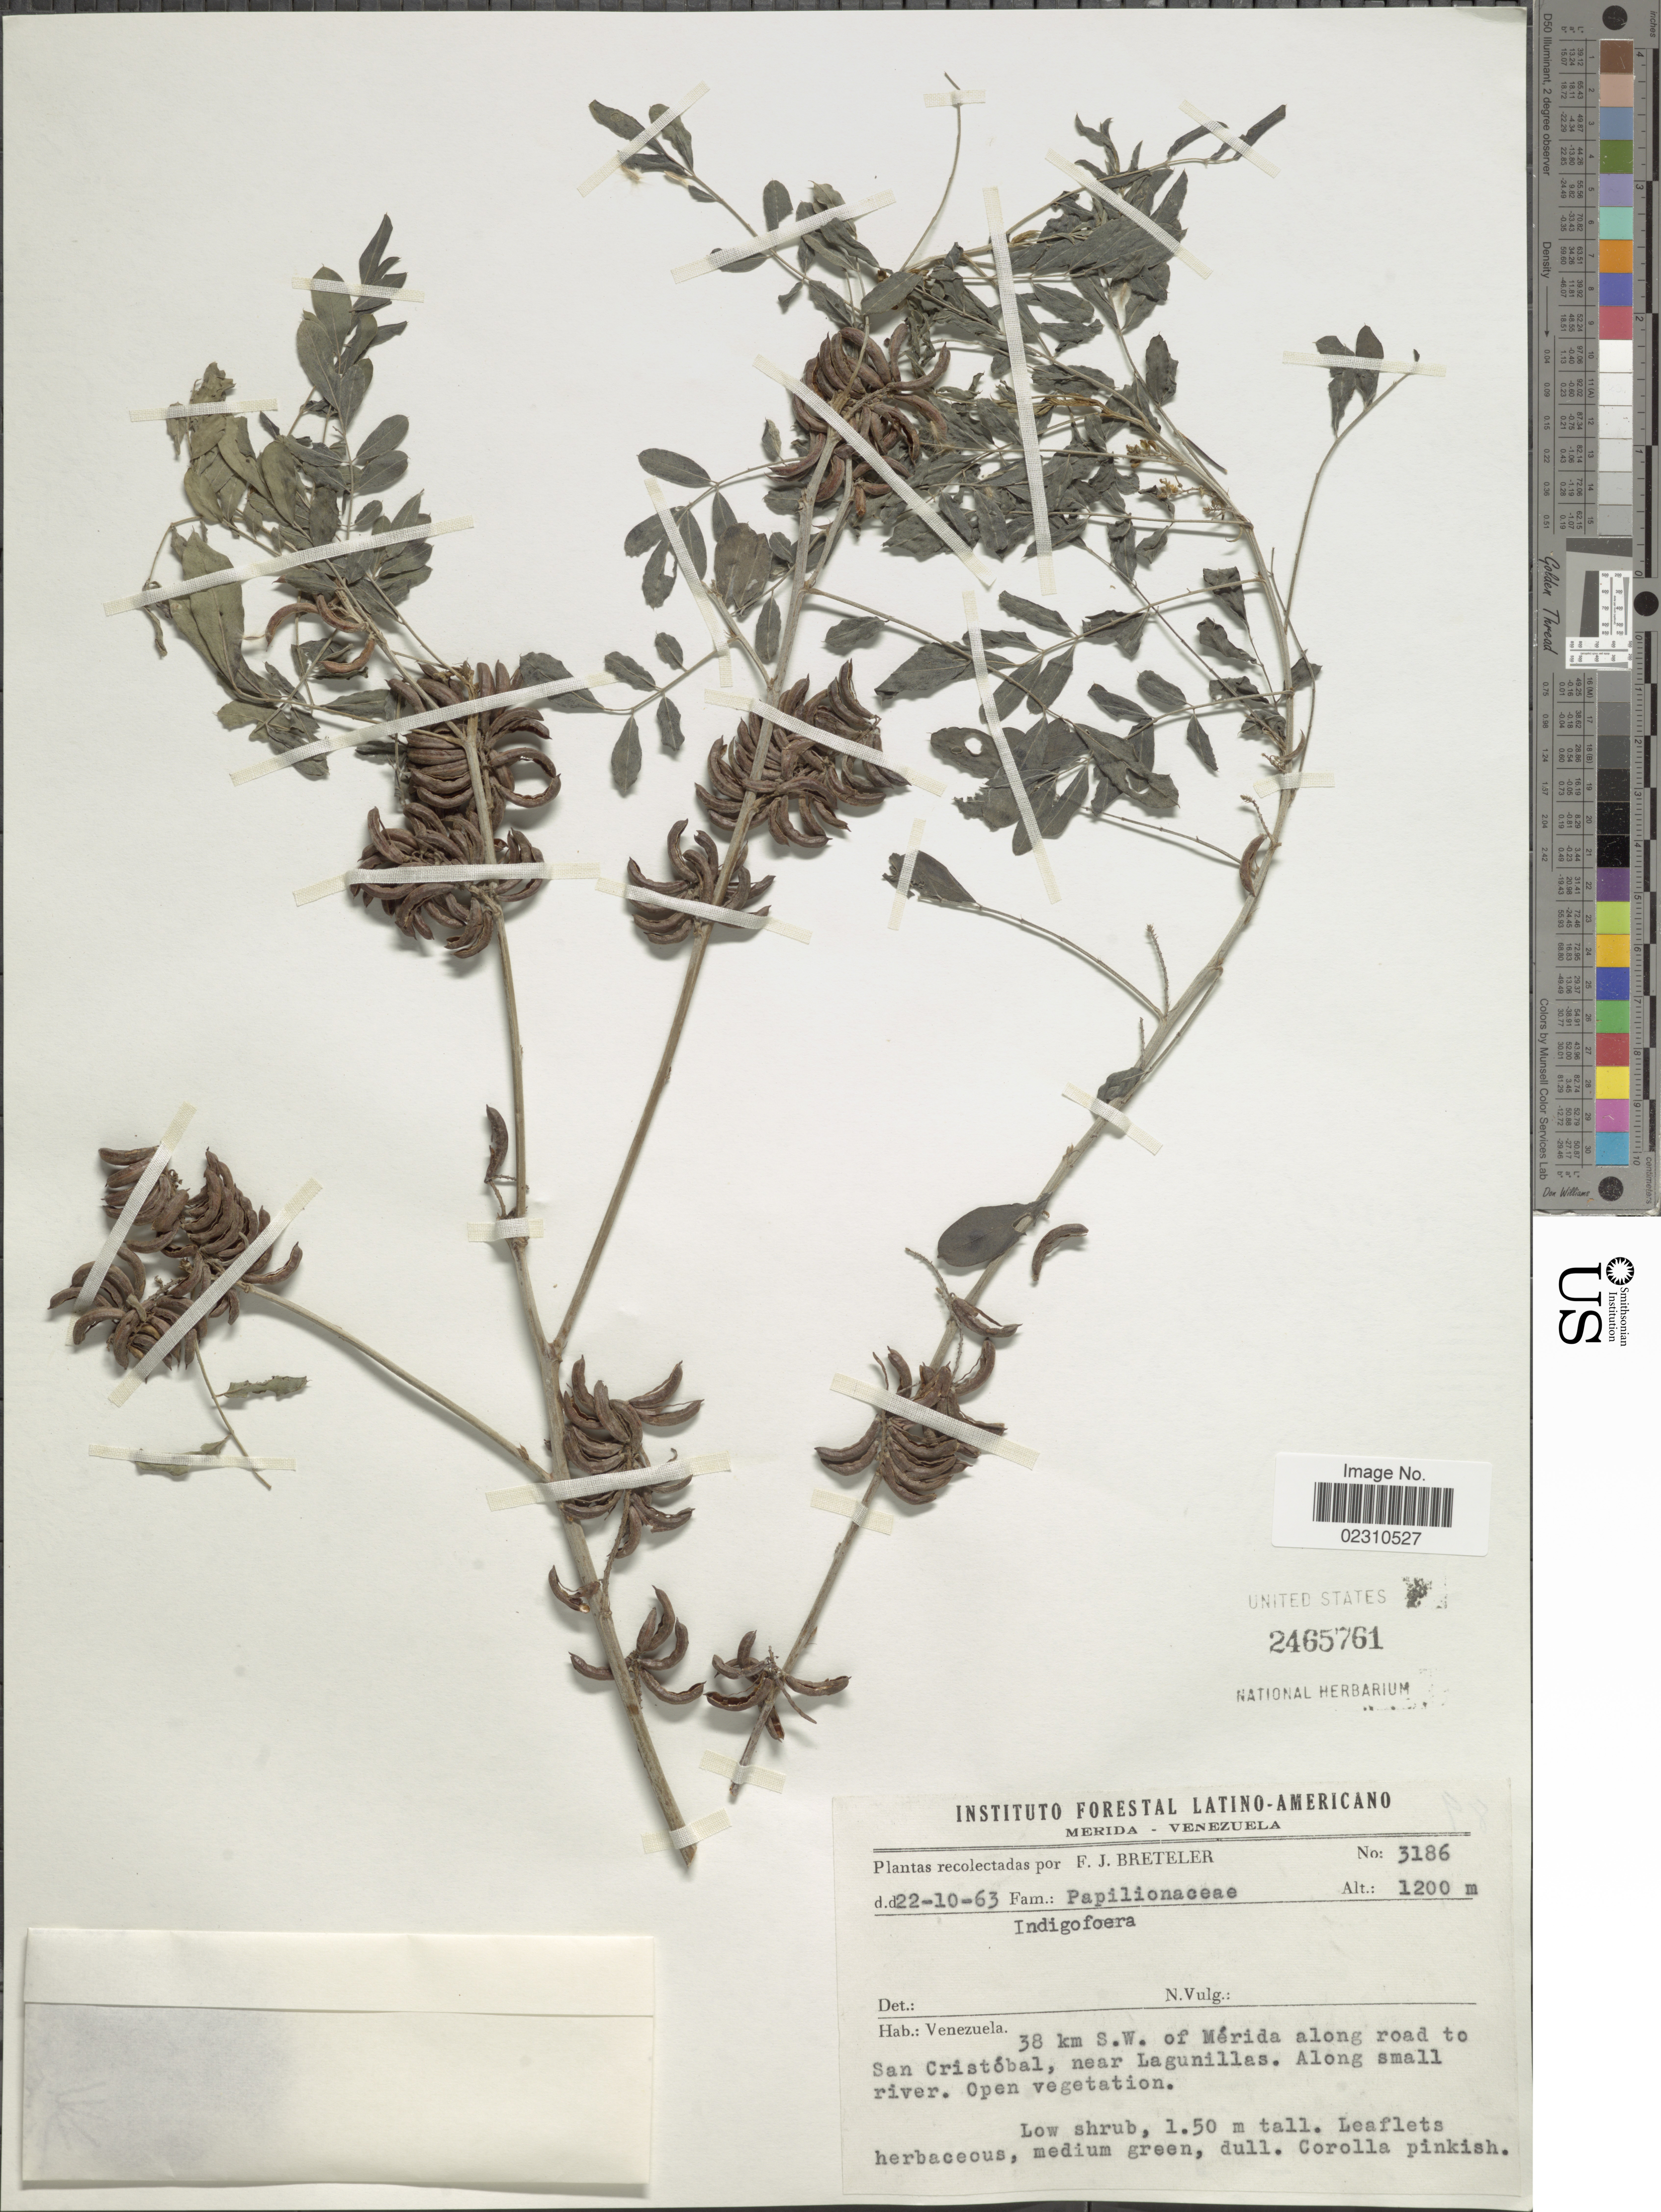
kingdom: Plantae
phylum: Tracheophyta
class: Magnoliopsida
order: Fabales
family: Fabaceae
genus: Indigofera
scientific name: Indigofera suffruticosa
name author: Mill.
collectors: F. J. Breteler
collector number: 3186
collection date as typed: Transcribed d/m/y: 22/10/63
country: Venezuela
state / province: Mérida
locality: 38 km S.W. of Merida along road to San Cristobal, near Lagunillas.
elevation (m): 1200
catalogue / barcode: US 2465761